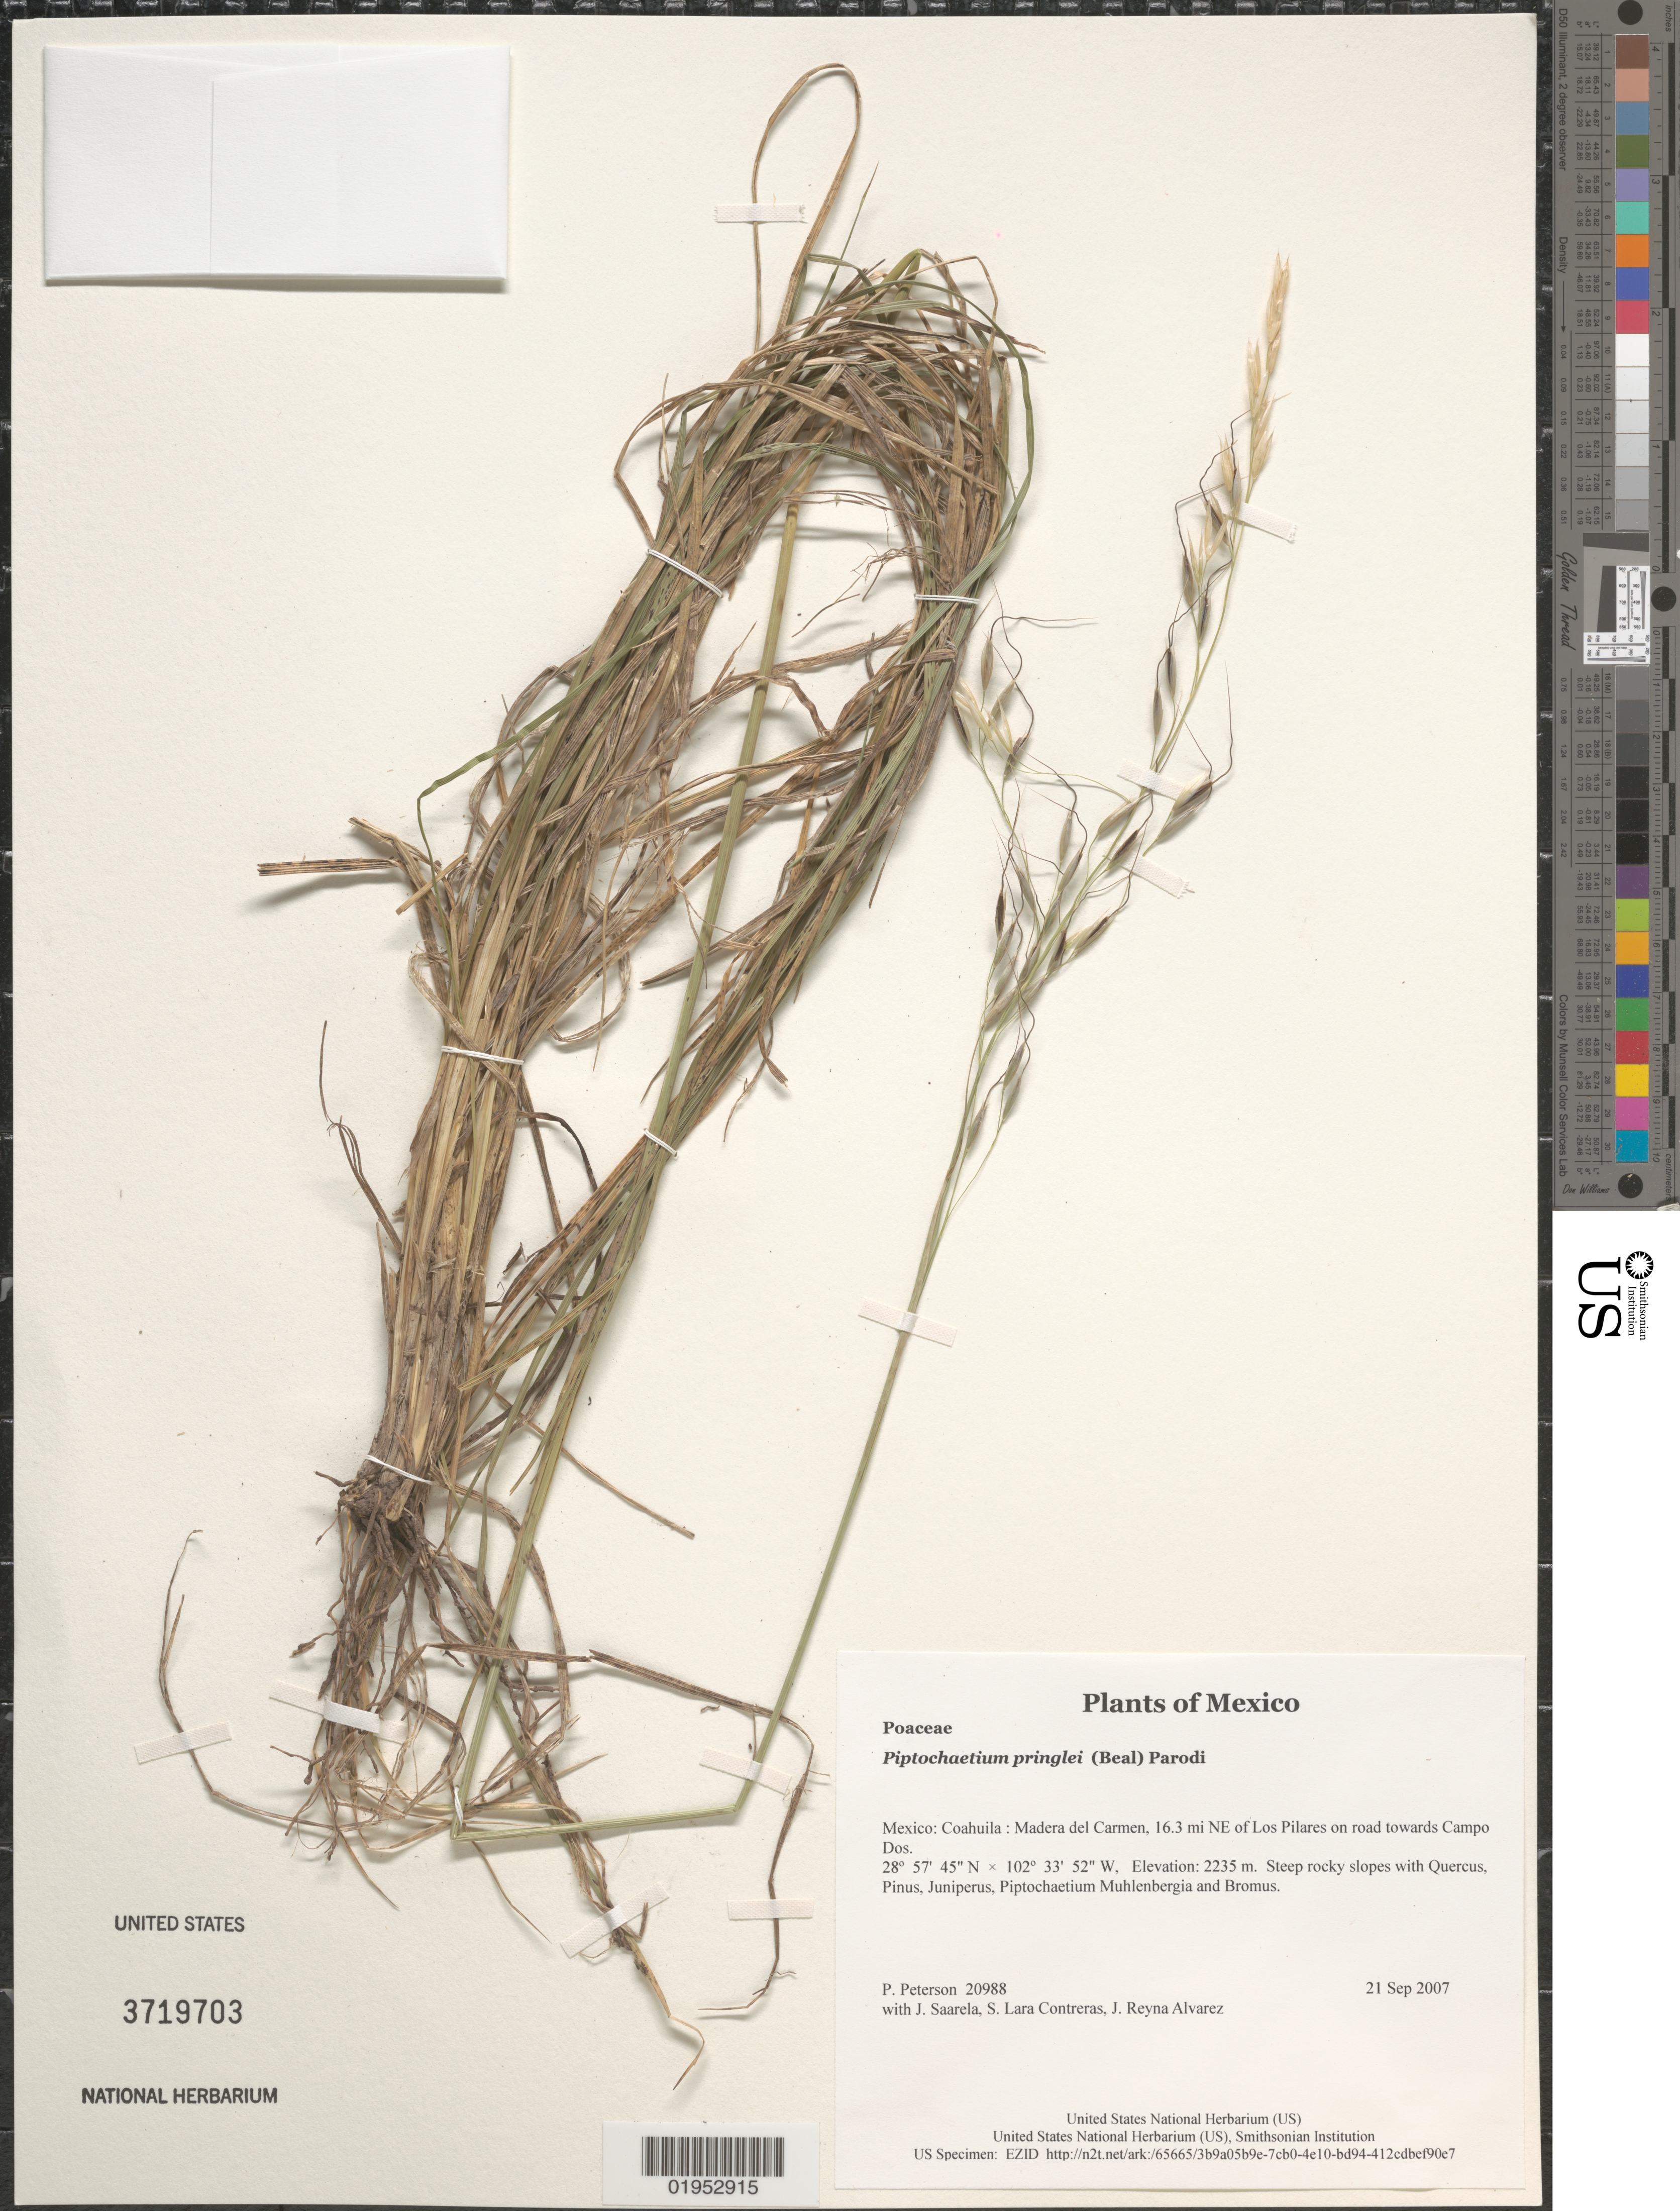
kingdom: Plantae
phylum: Tracheophyta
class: Liliopsida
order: Poales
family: Poaceae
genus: Piptochaetium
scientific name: Piptochaetium pringlei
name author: (W.J. Beal) Parodi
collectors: P. M. Peterson, J. Saarela, S. Lara Contreras & J. Reyna Alvarez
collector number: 20988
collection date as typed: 21 Sep 2007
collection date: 2007-09-21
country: Mexico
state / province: Coahuila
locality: Madera del Carmen, 16.3 mi NE of Los Pilares on road towards Campo Dos.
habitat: Steep rocky slopes with Quercus, Pinus, Juniperus, Piptochaetium Muhlenbergia and Bromus.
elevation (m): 2235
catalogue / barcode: US 3719703